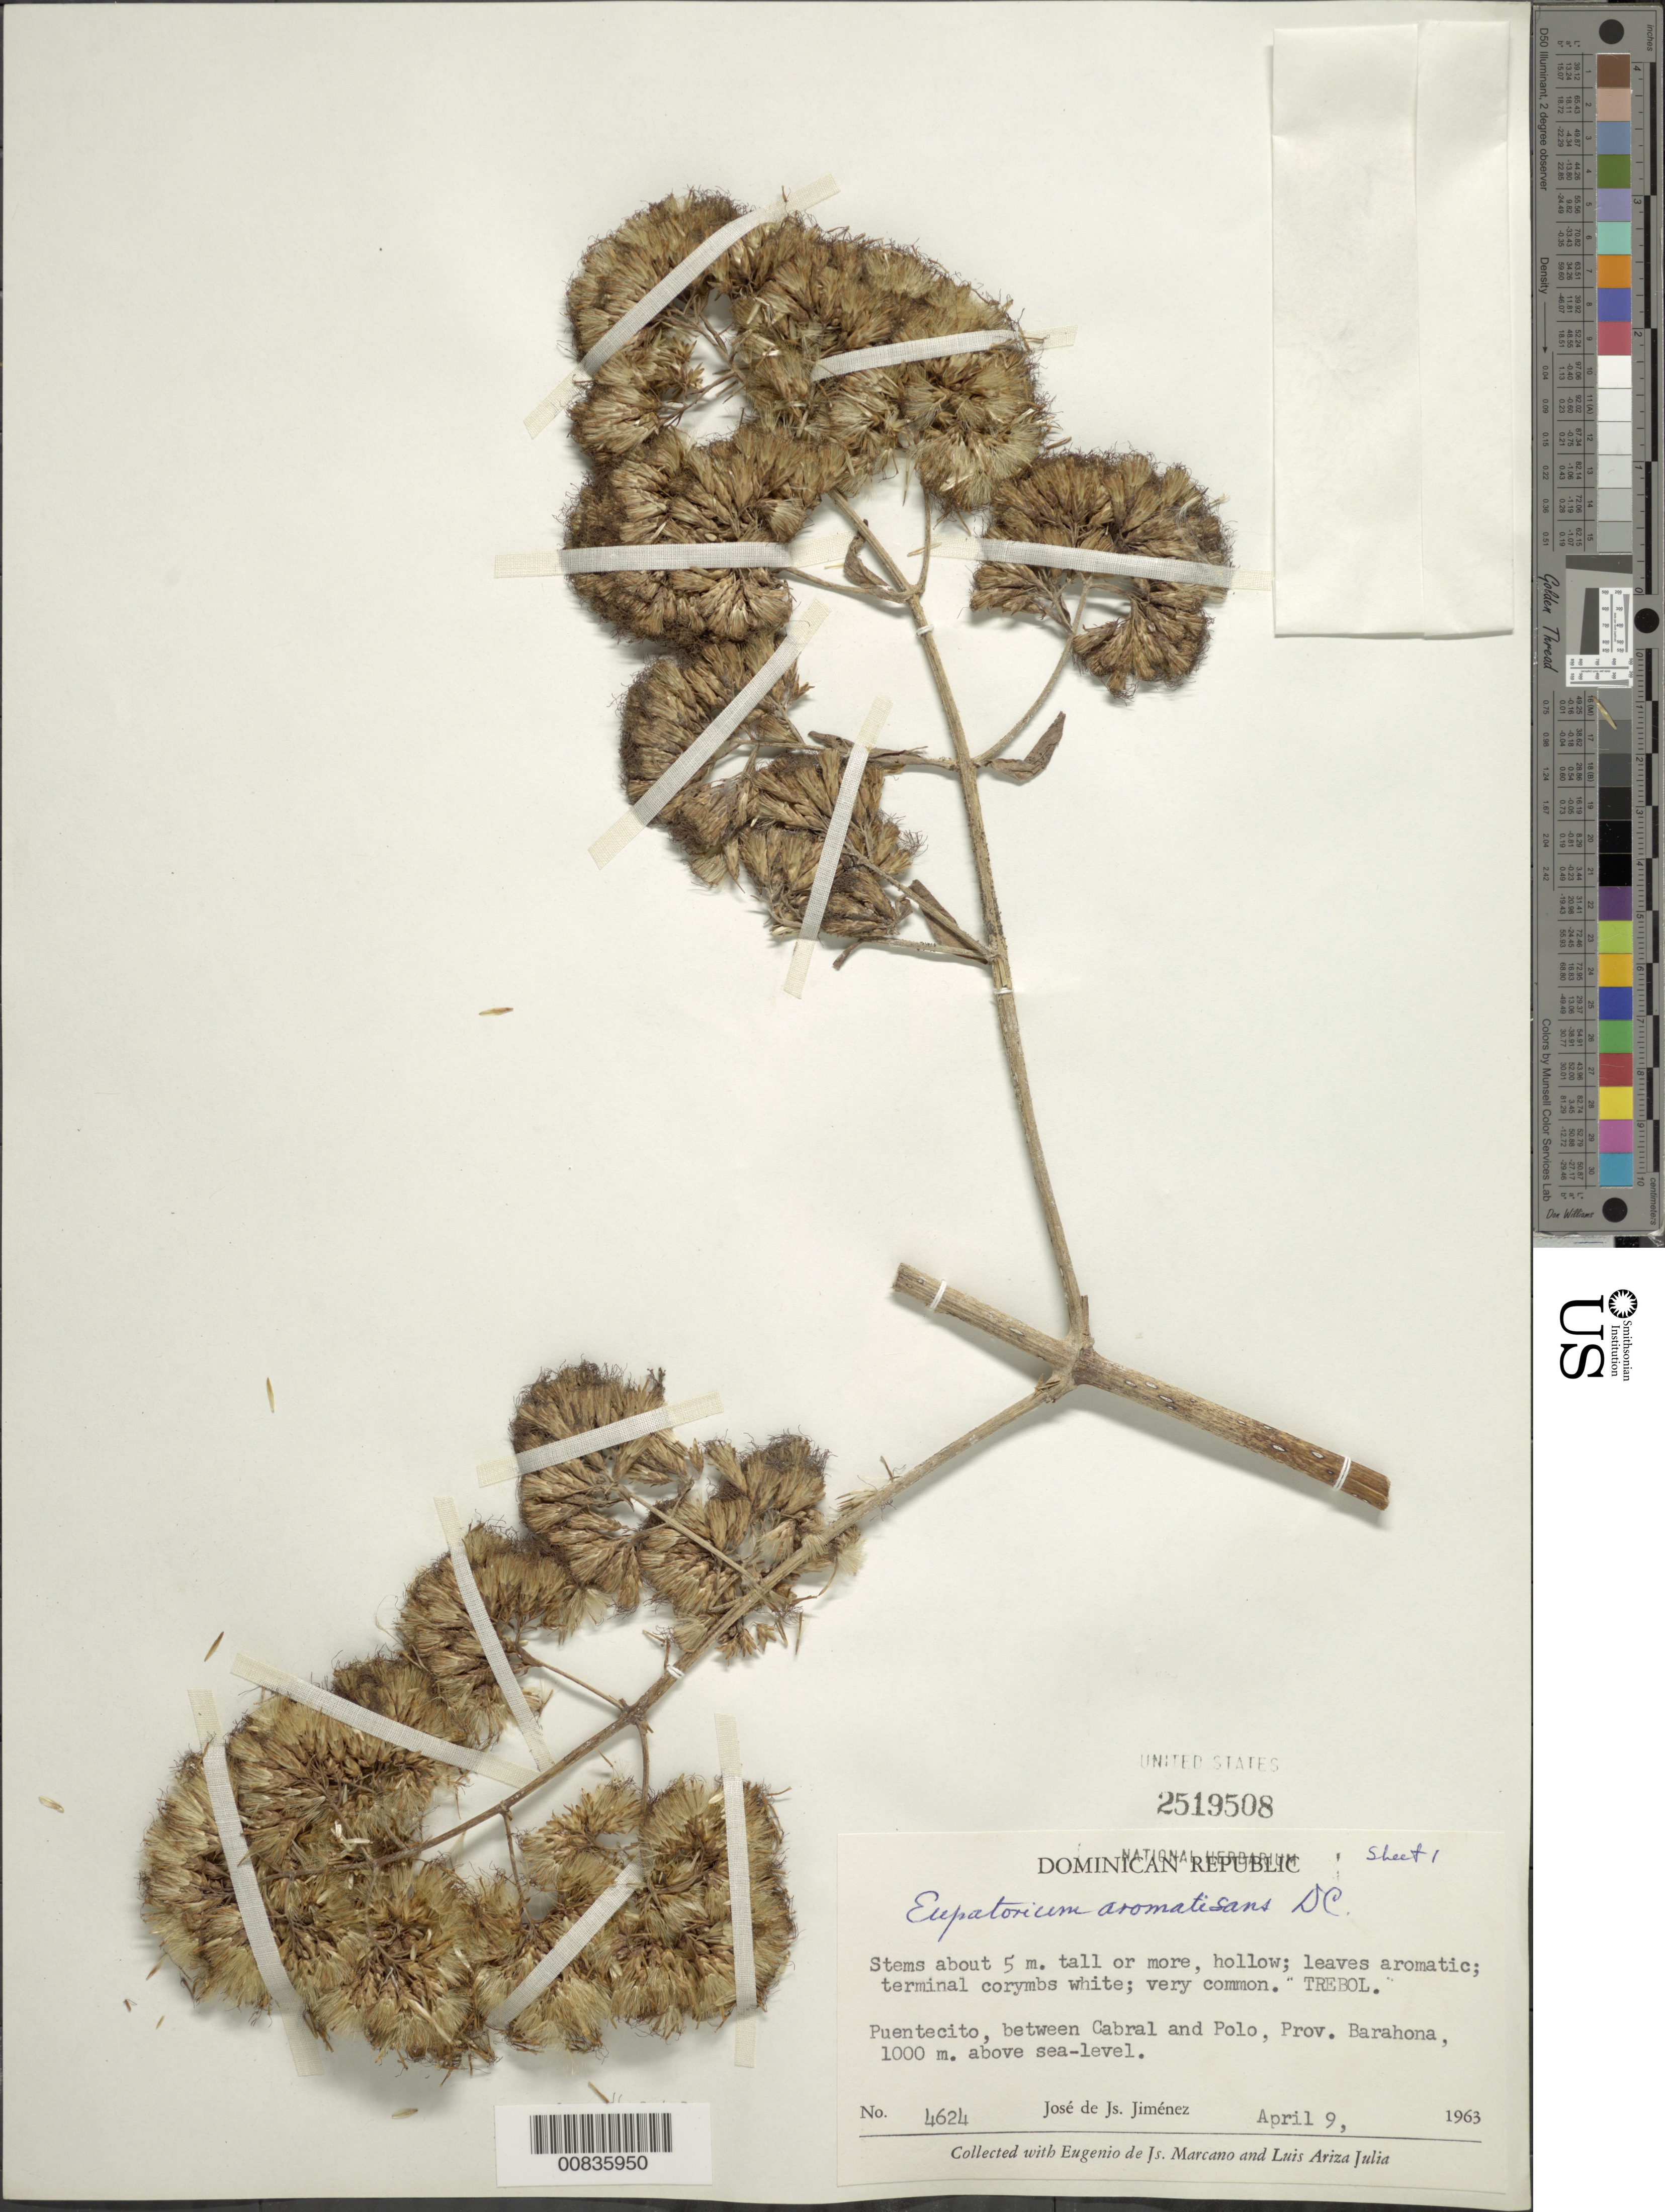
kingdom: Plantae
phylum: Tracheophyta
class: Magnoliopsida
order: Asterales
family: Asteraceae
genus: Critonia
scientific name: Critonia aromatisans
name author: (DC.) R.M. King & H. Rob.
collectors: J. J. Jiménez Almonte, E. J. Marcano F. & L. Ariza-Julia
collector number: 4624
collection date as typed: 09 Apr 1963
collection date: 1963-04-09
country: Dominican Republic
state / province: Barahona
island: Hispaniola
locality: Puentecito, between Cabral and Polo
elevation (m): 1000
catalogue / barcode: US 2519508